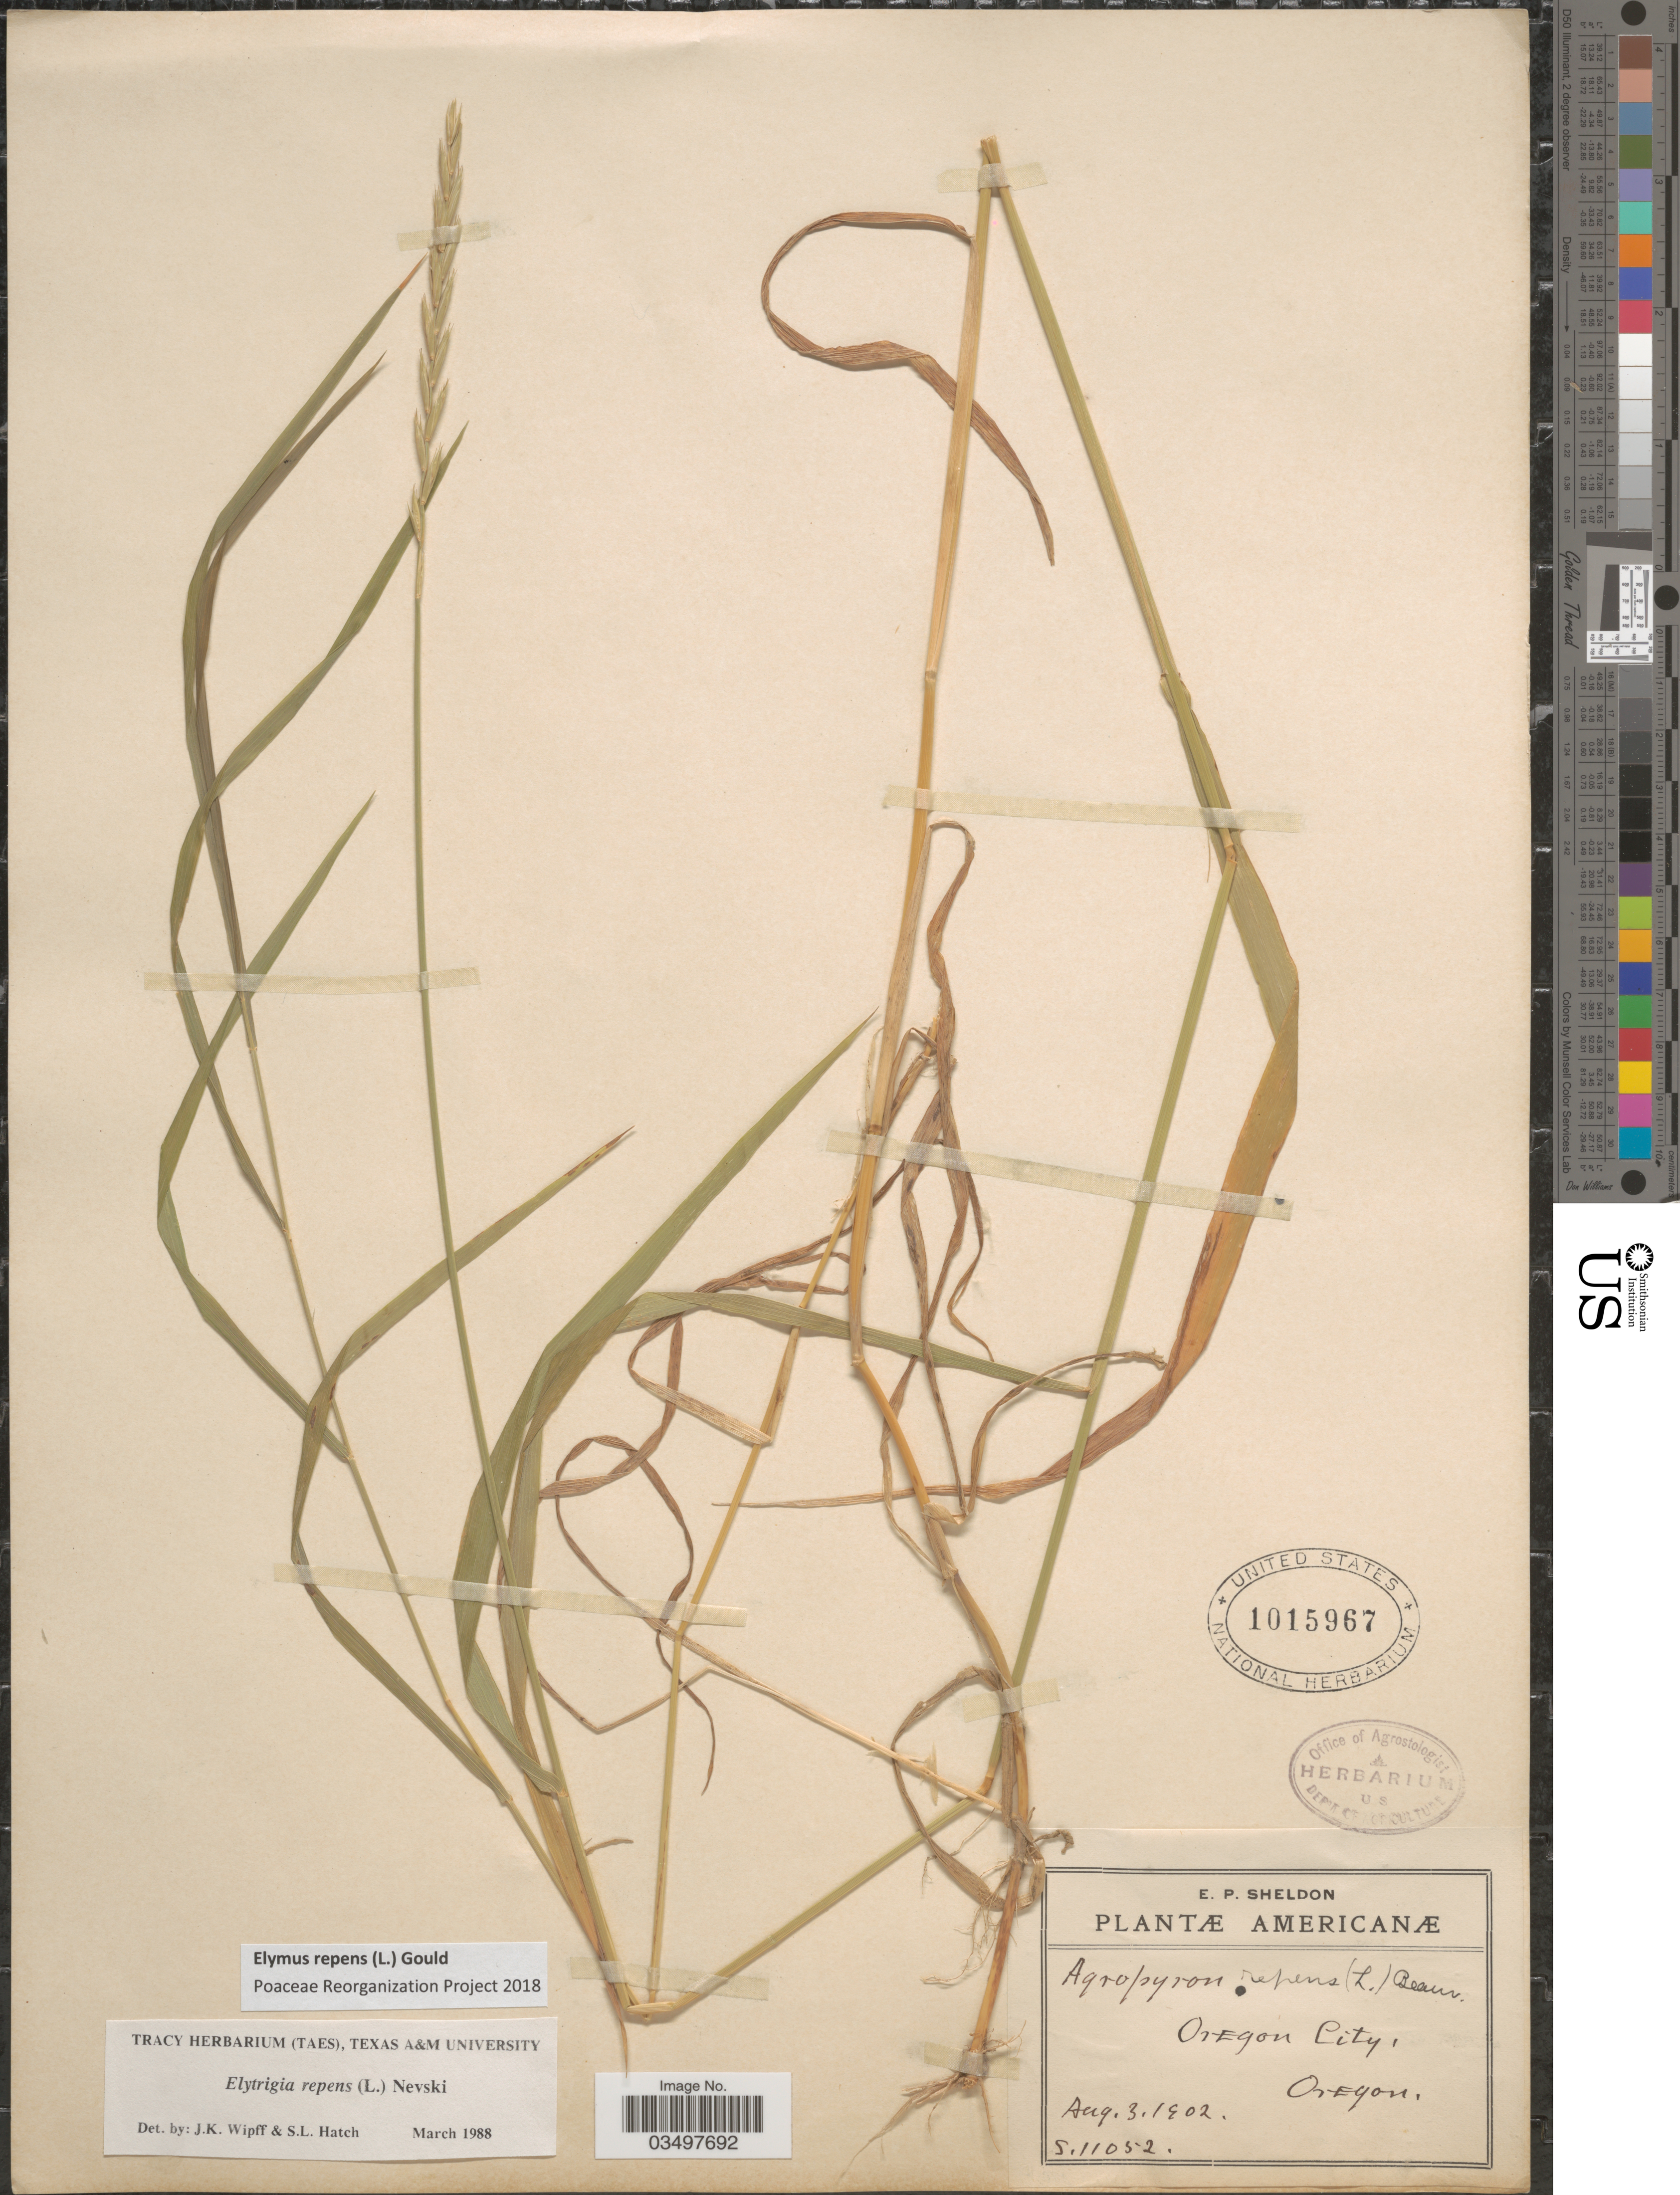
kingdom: Plantae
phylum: Tracheophyta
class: Liliopsida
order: Poales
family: Poaceae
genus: Elymus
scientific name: Elymus repens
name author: (L.) Gould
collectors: E. P. Sheldon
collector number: S.11052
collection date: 1902-08-03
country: United States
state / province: Oregon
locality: Oregon City.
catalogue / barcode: US 1015967